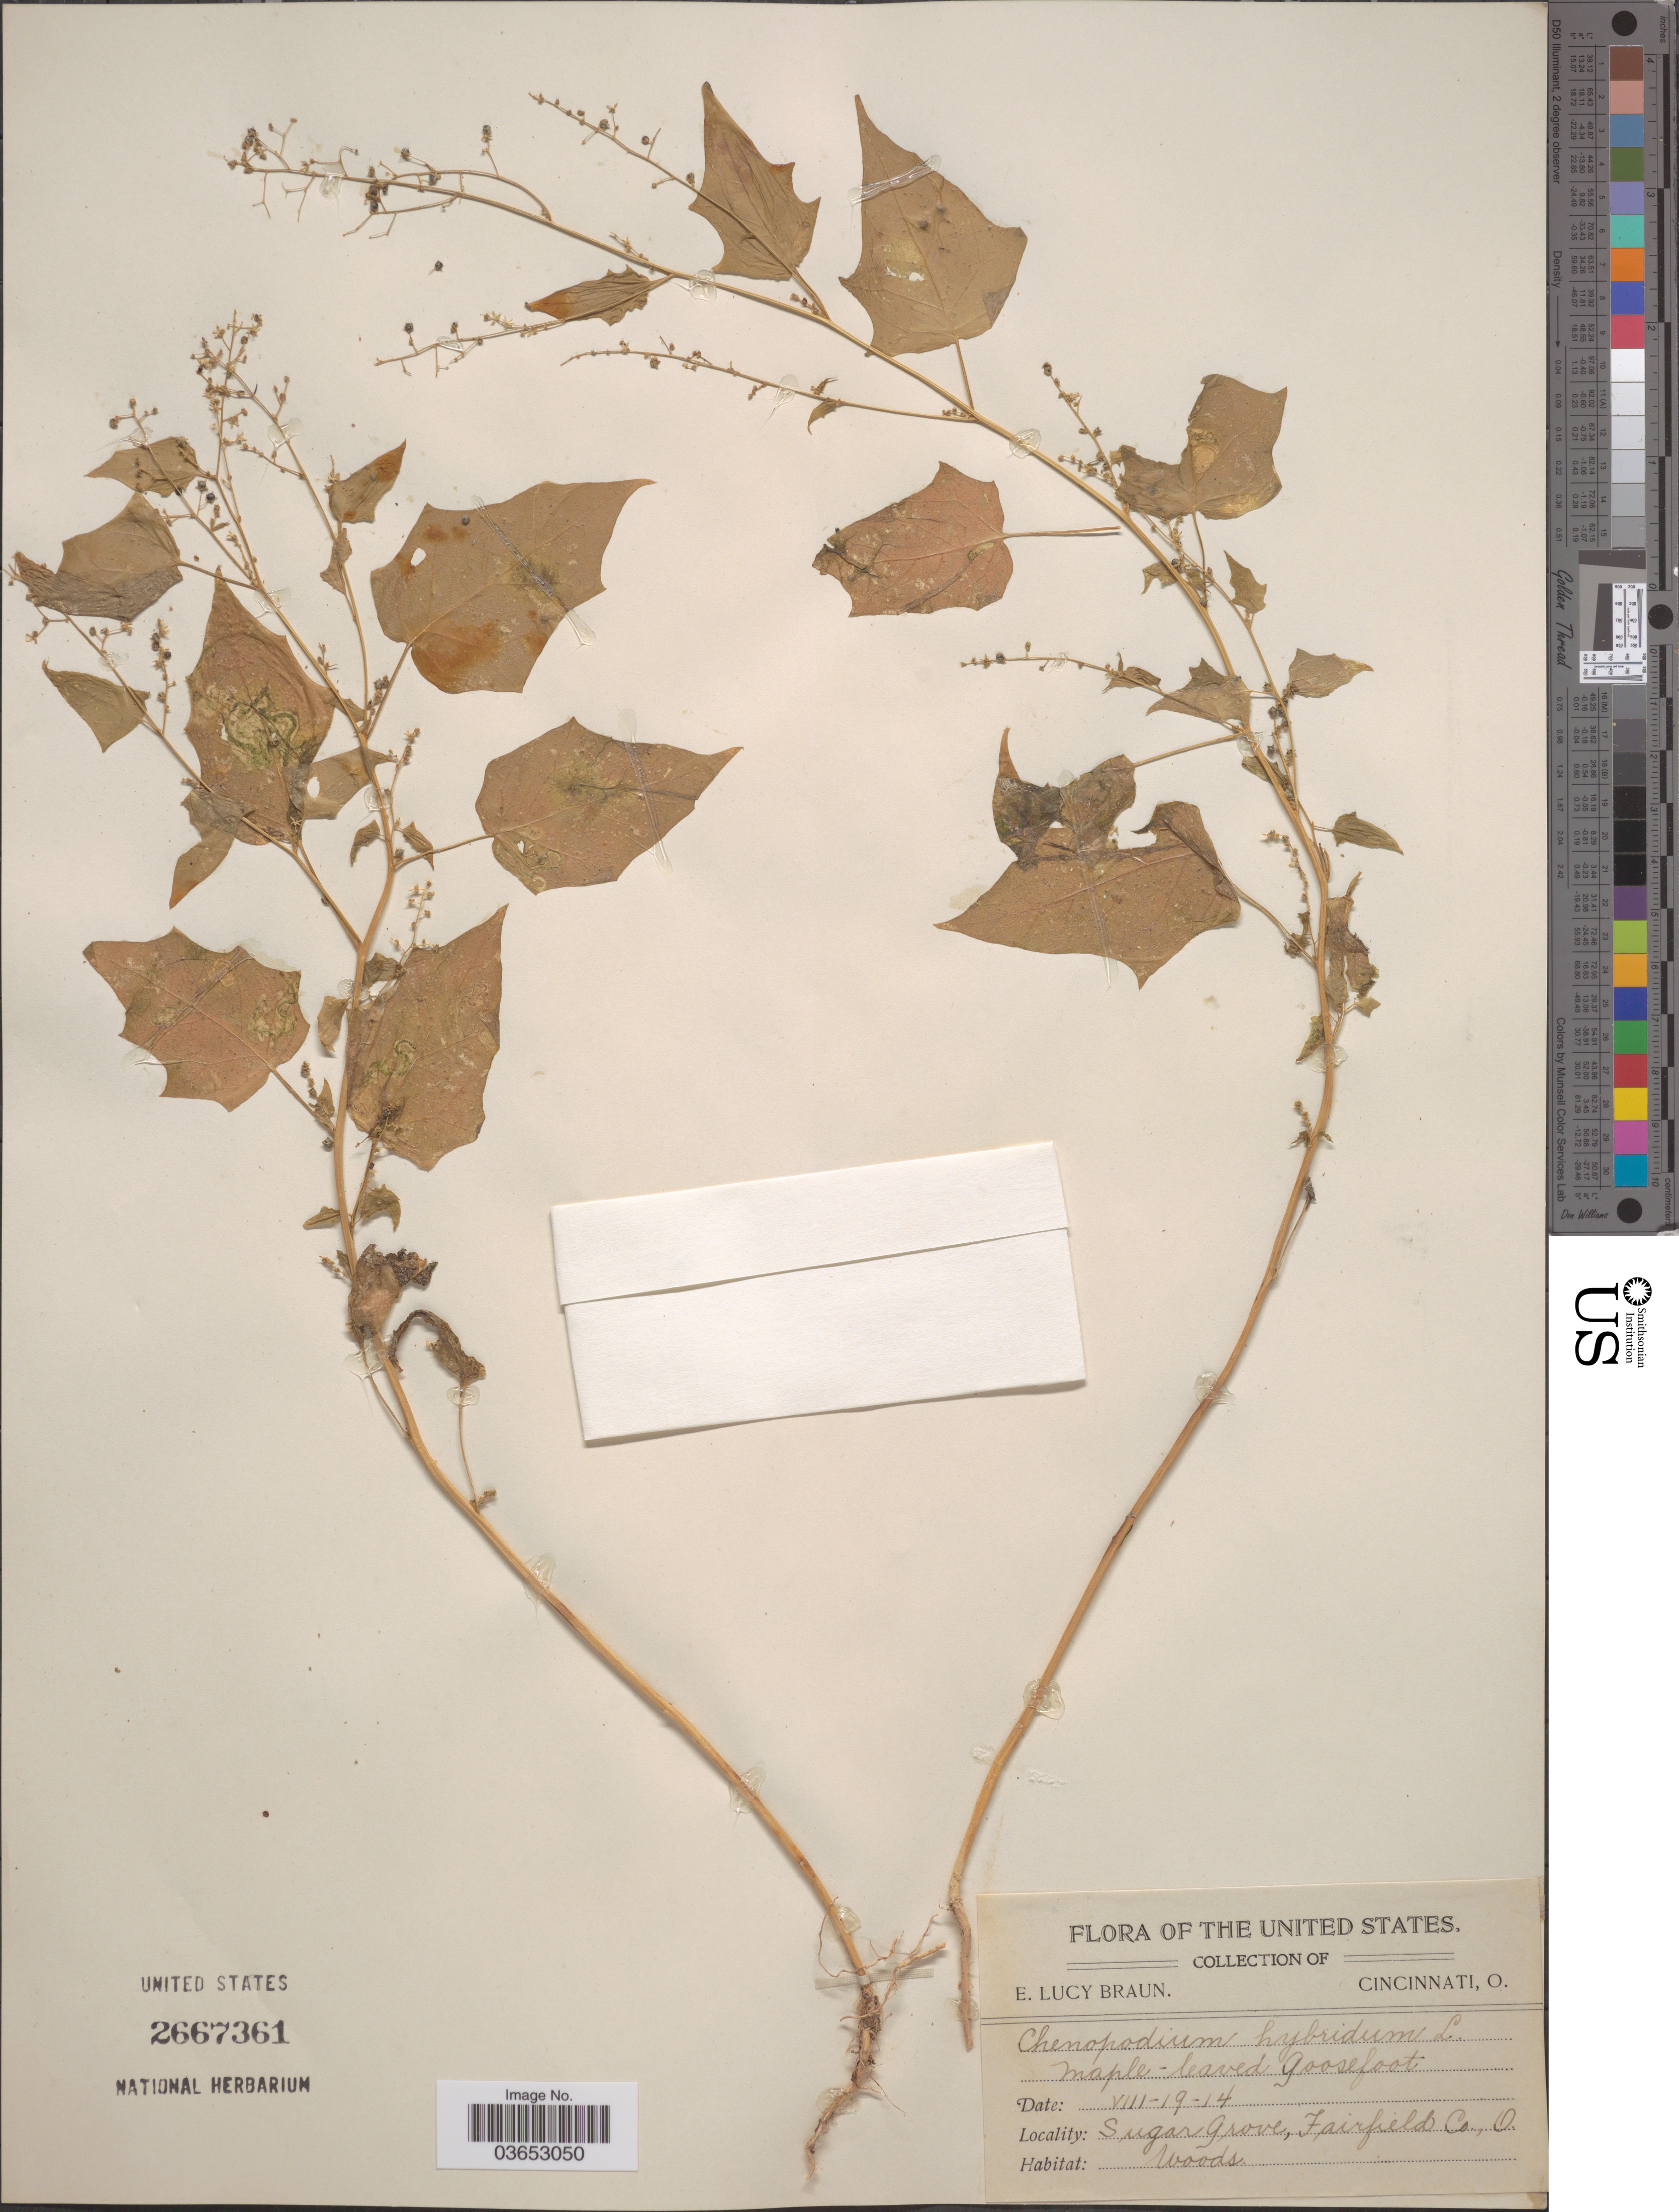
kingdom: Plantae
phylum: Tracheophyta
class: Magnoliopsida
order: Caryophyllales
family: Amaranthaceae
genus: Chenopodium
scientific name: Chenopodium gigantospermum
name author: Aellen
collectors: E. L. Braun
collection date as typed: Transcribed d/m/y: 19/8/14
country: United States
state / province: Ohio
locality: Sugar Grove, Fairfield Co.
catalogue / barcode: US 2667361